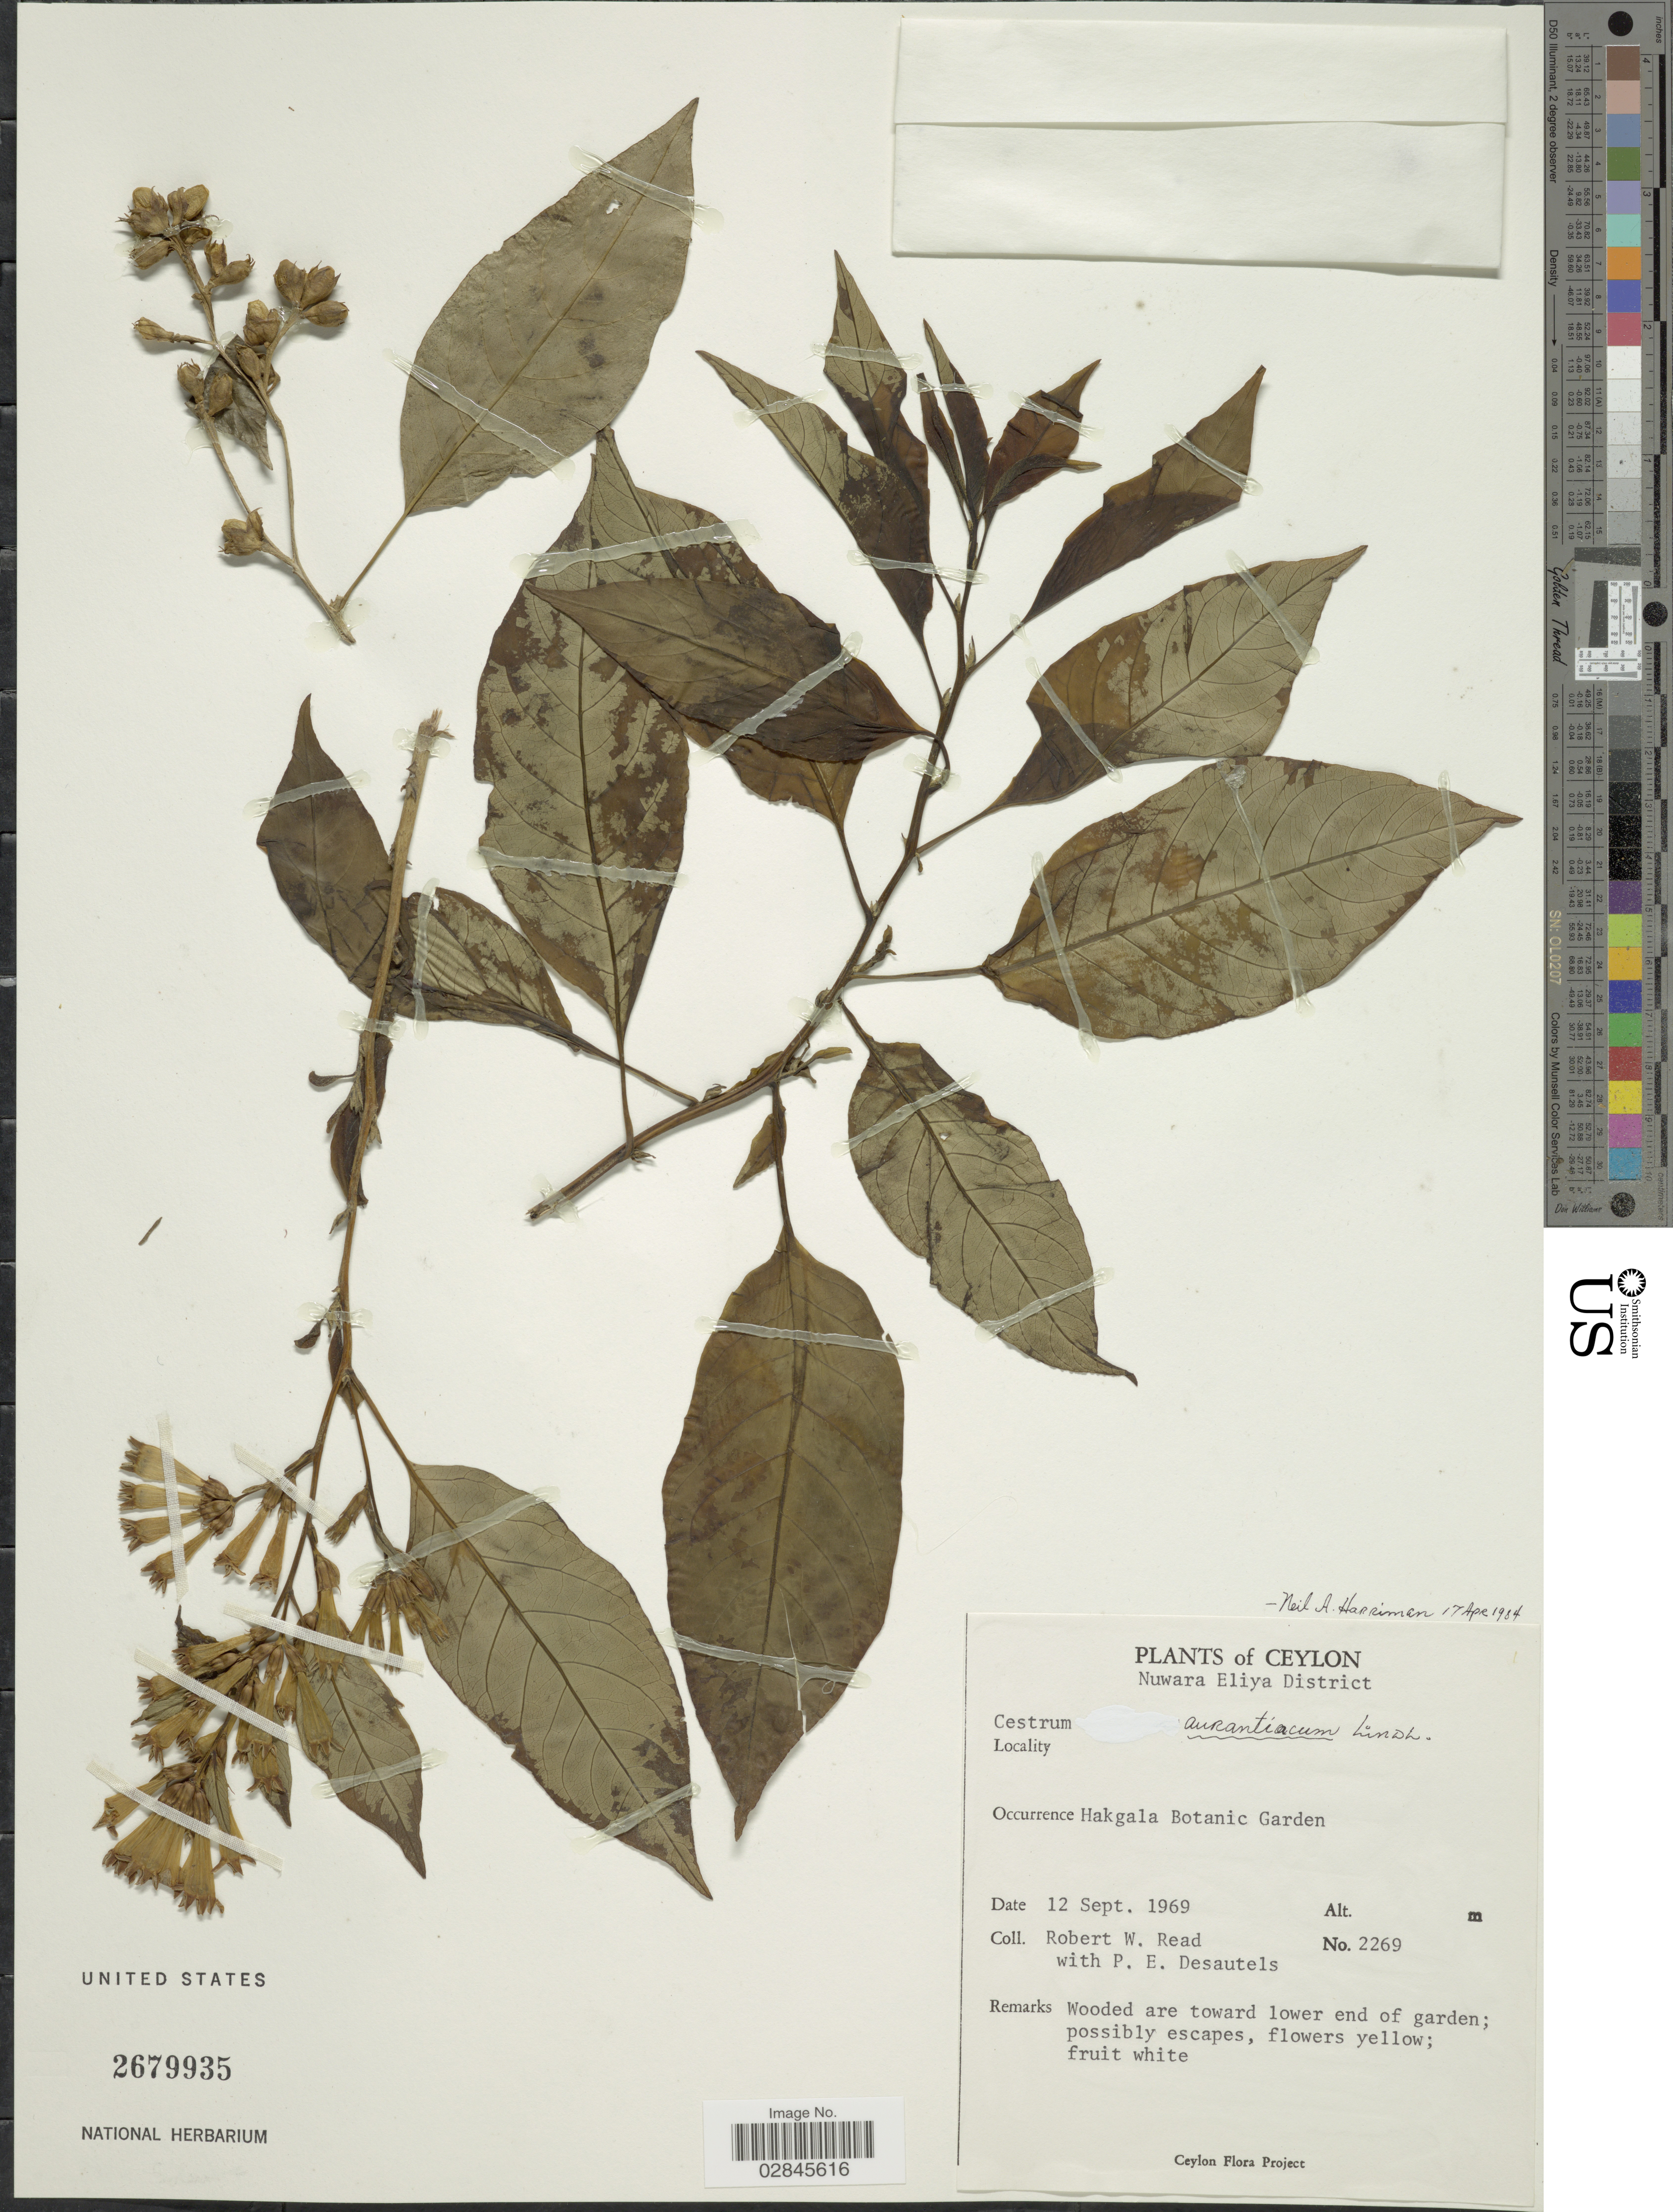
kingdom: Plantae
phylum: Tracheophyta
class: Magnoliopsida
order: Solanales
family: Solanaceae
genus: Cestrum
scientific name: Cestrum aurantiacum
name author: Lindley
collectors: R. W. Read & P. Desautels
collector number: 2269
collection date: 1969-09-12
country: Sri Lanka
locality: Ceylon. Nuwara Eliya District. Hakgala Botanic Garden.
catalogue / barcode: US 2679935